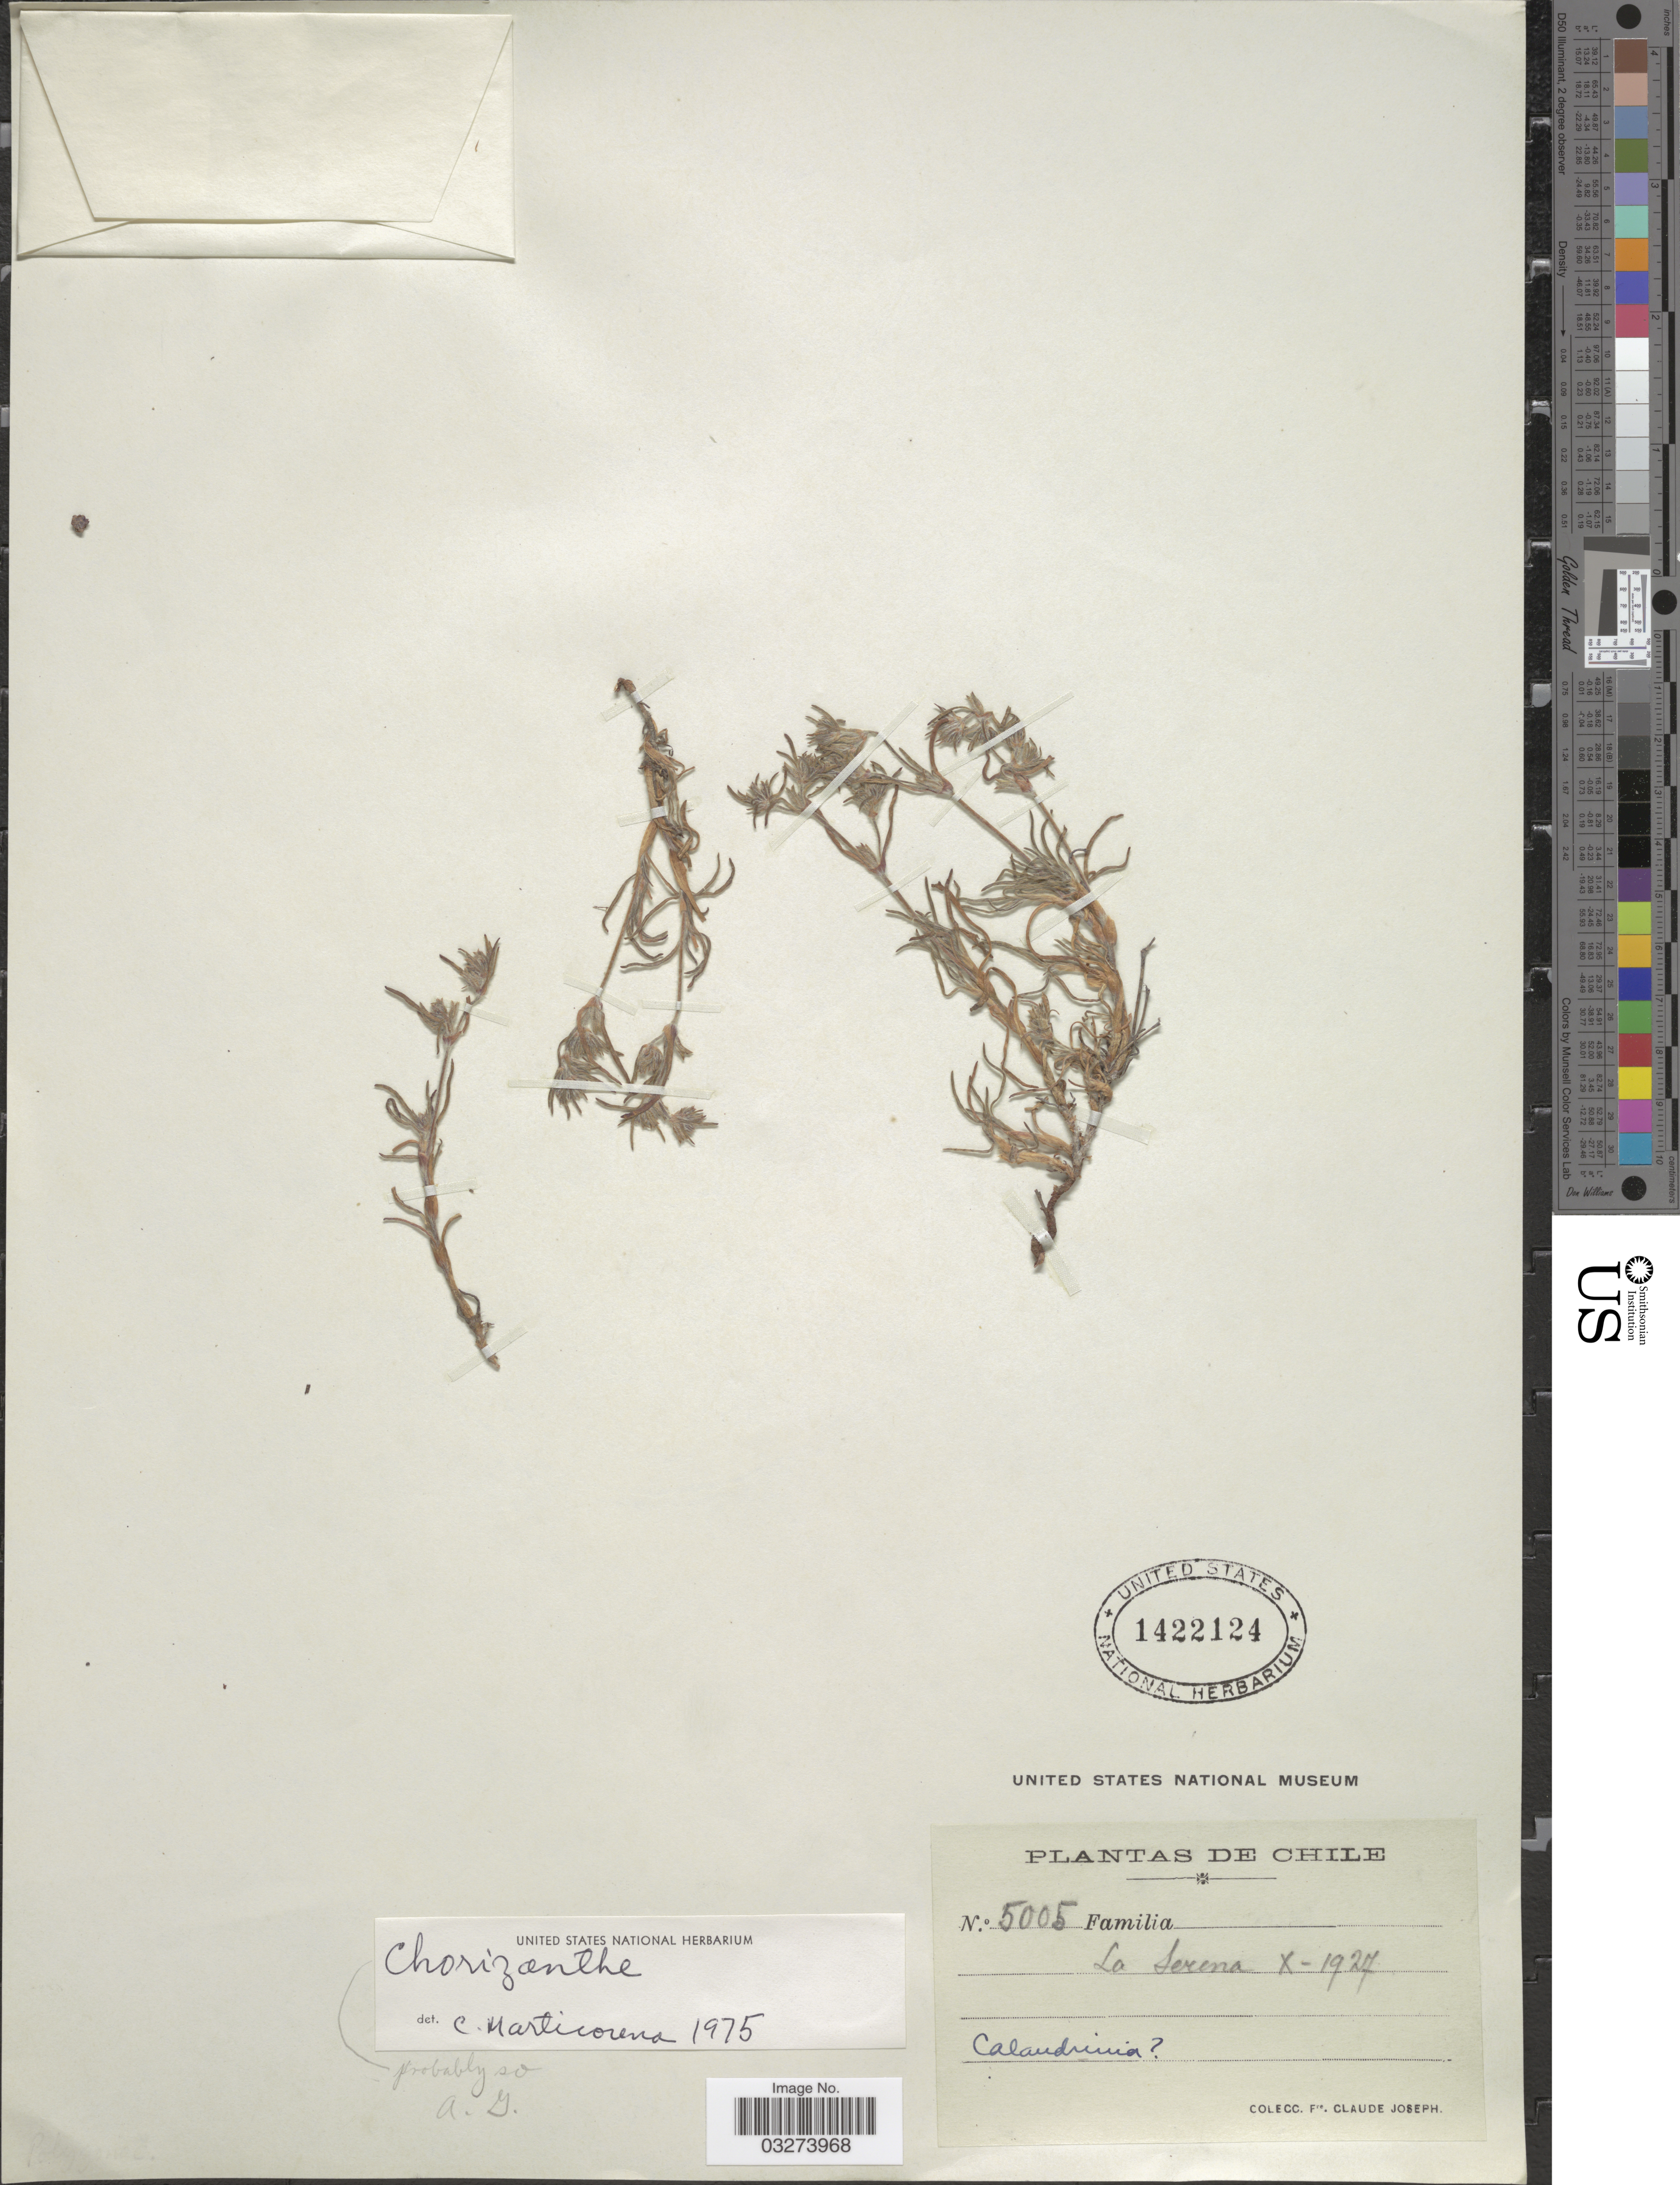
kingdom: Plantae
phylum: Tracheophyta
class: Magnoliopsida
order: Caryophyllales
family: Polygonaceae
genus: Chorizanthe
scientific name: Chorizanthe sp.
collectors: Bro. Claude-Joseph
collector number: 5005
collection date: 1927-10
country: Chile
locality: La Serena.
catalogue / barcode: US 1422124